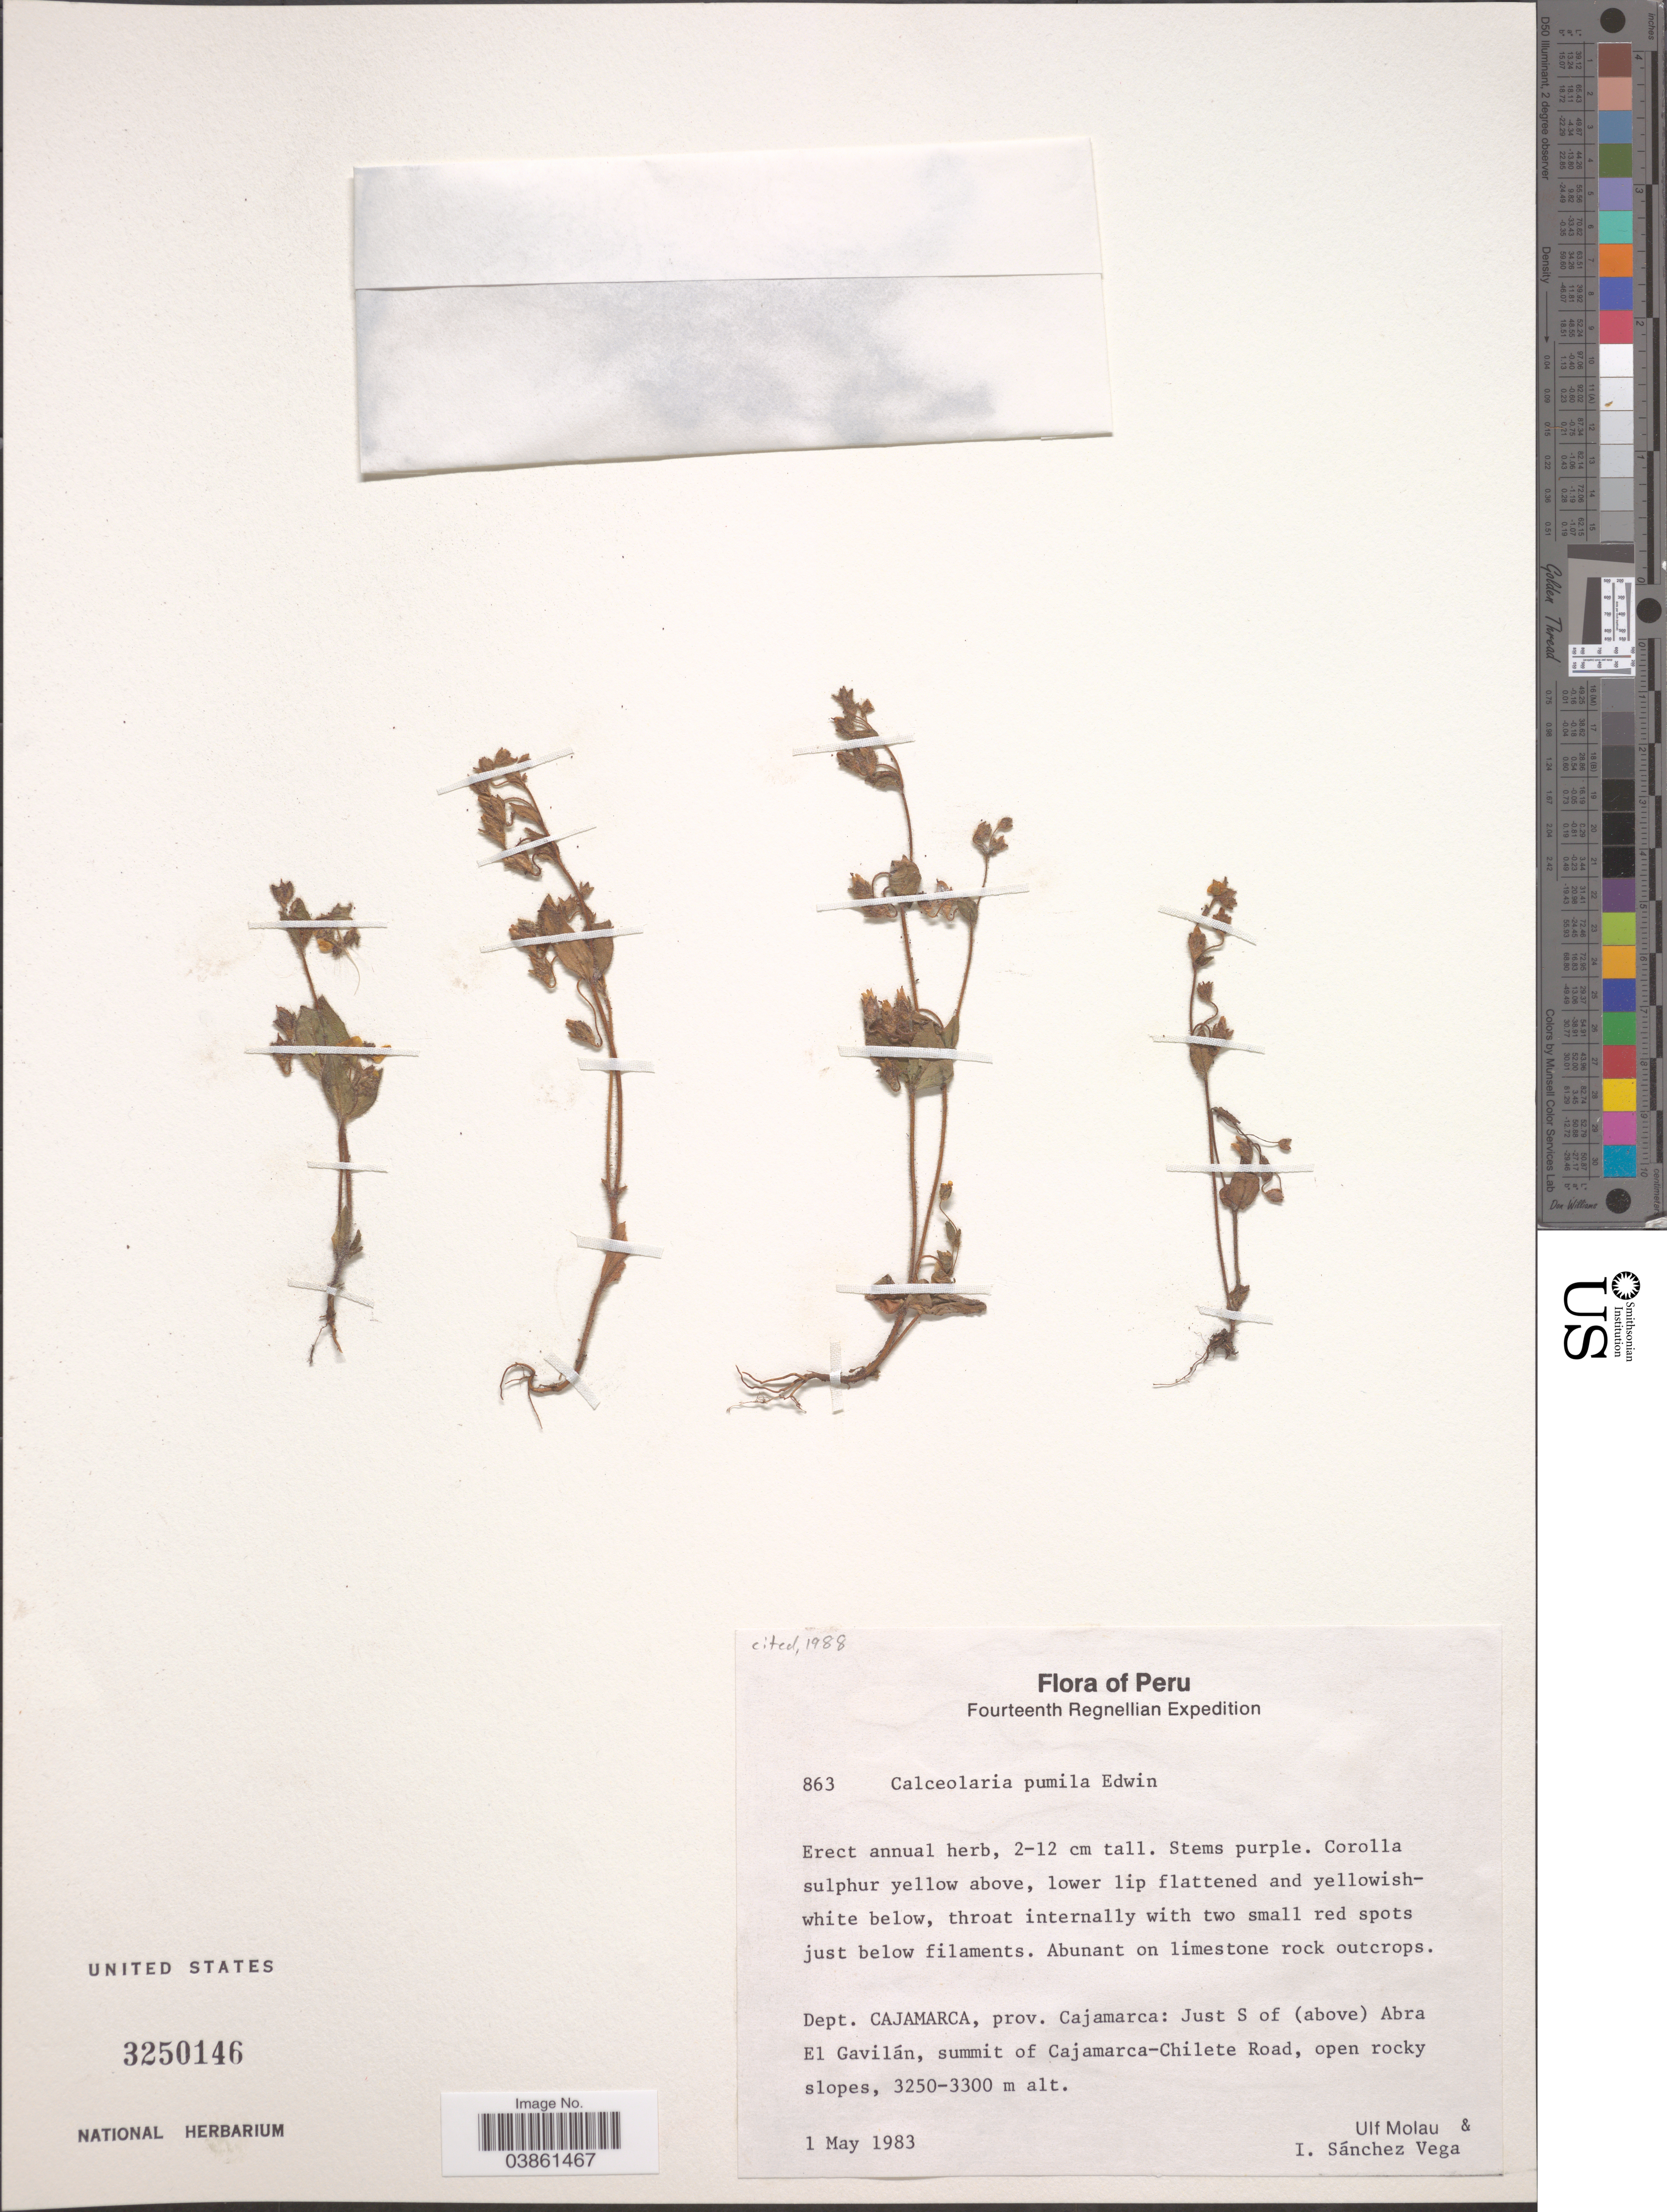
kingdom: Plantae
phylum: Tracheophyta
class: Magnoliopsida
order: Lamiales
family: Calceolariaceae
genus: Calceolaria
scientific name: Calceolaria pumila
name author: Edwin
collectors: U. Molau & I. Sánchez Vega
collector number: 863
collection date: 1983-05-01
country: Peru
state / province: Cajamarca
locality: Dept. Cajamarca, prov. Cajamarca: Just S of (above) Abra El Gavilán, summit of Cajamarca-Chilete Road, open rocky slopes.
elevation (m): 3250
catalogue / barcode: US 3250146